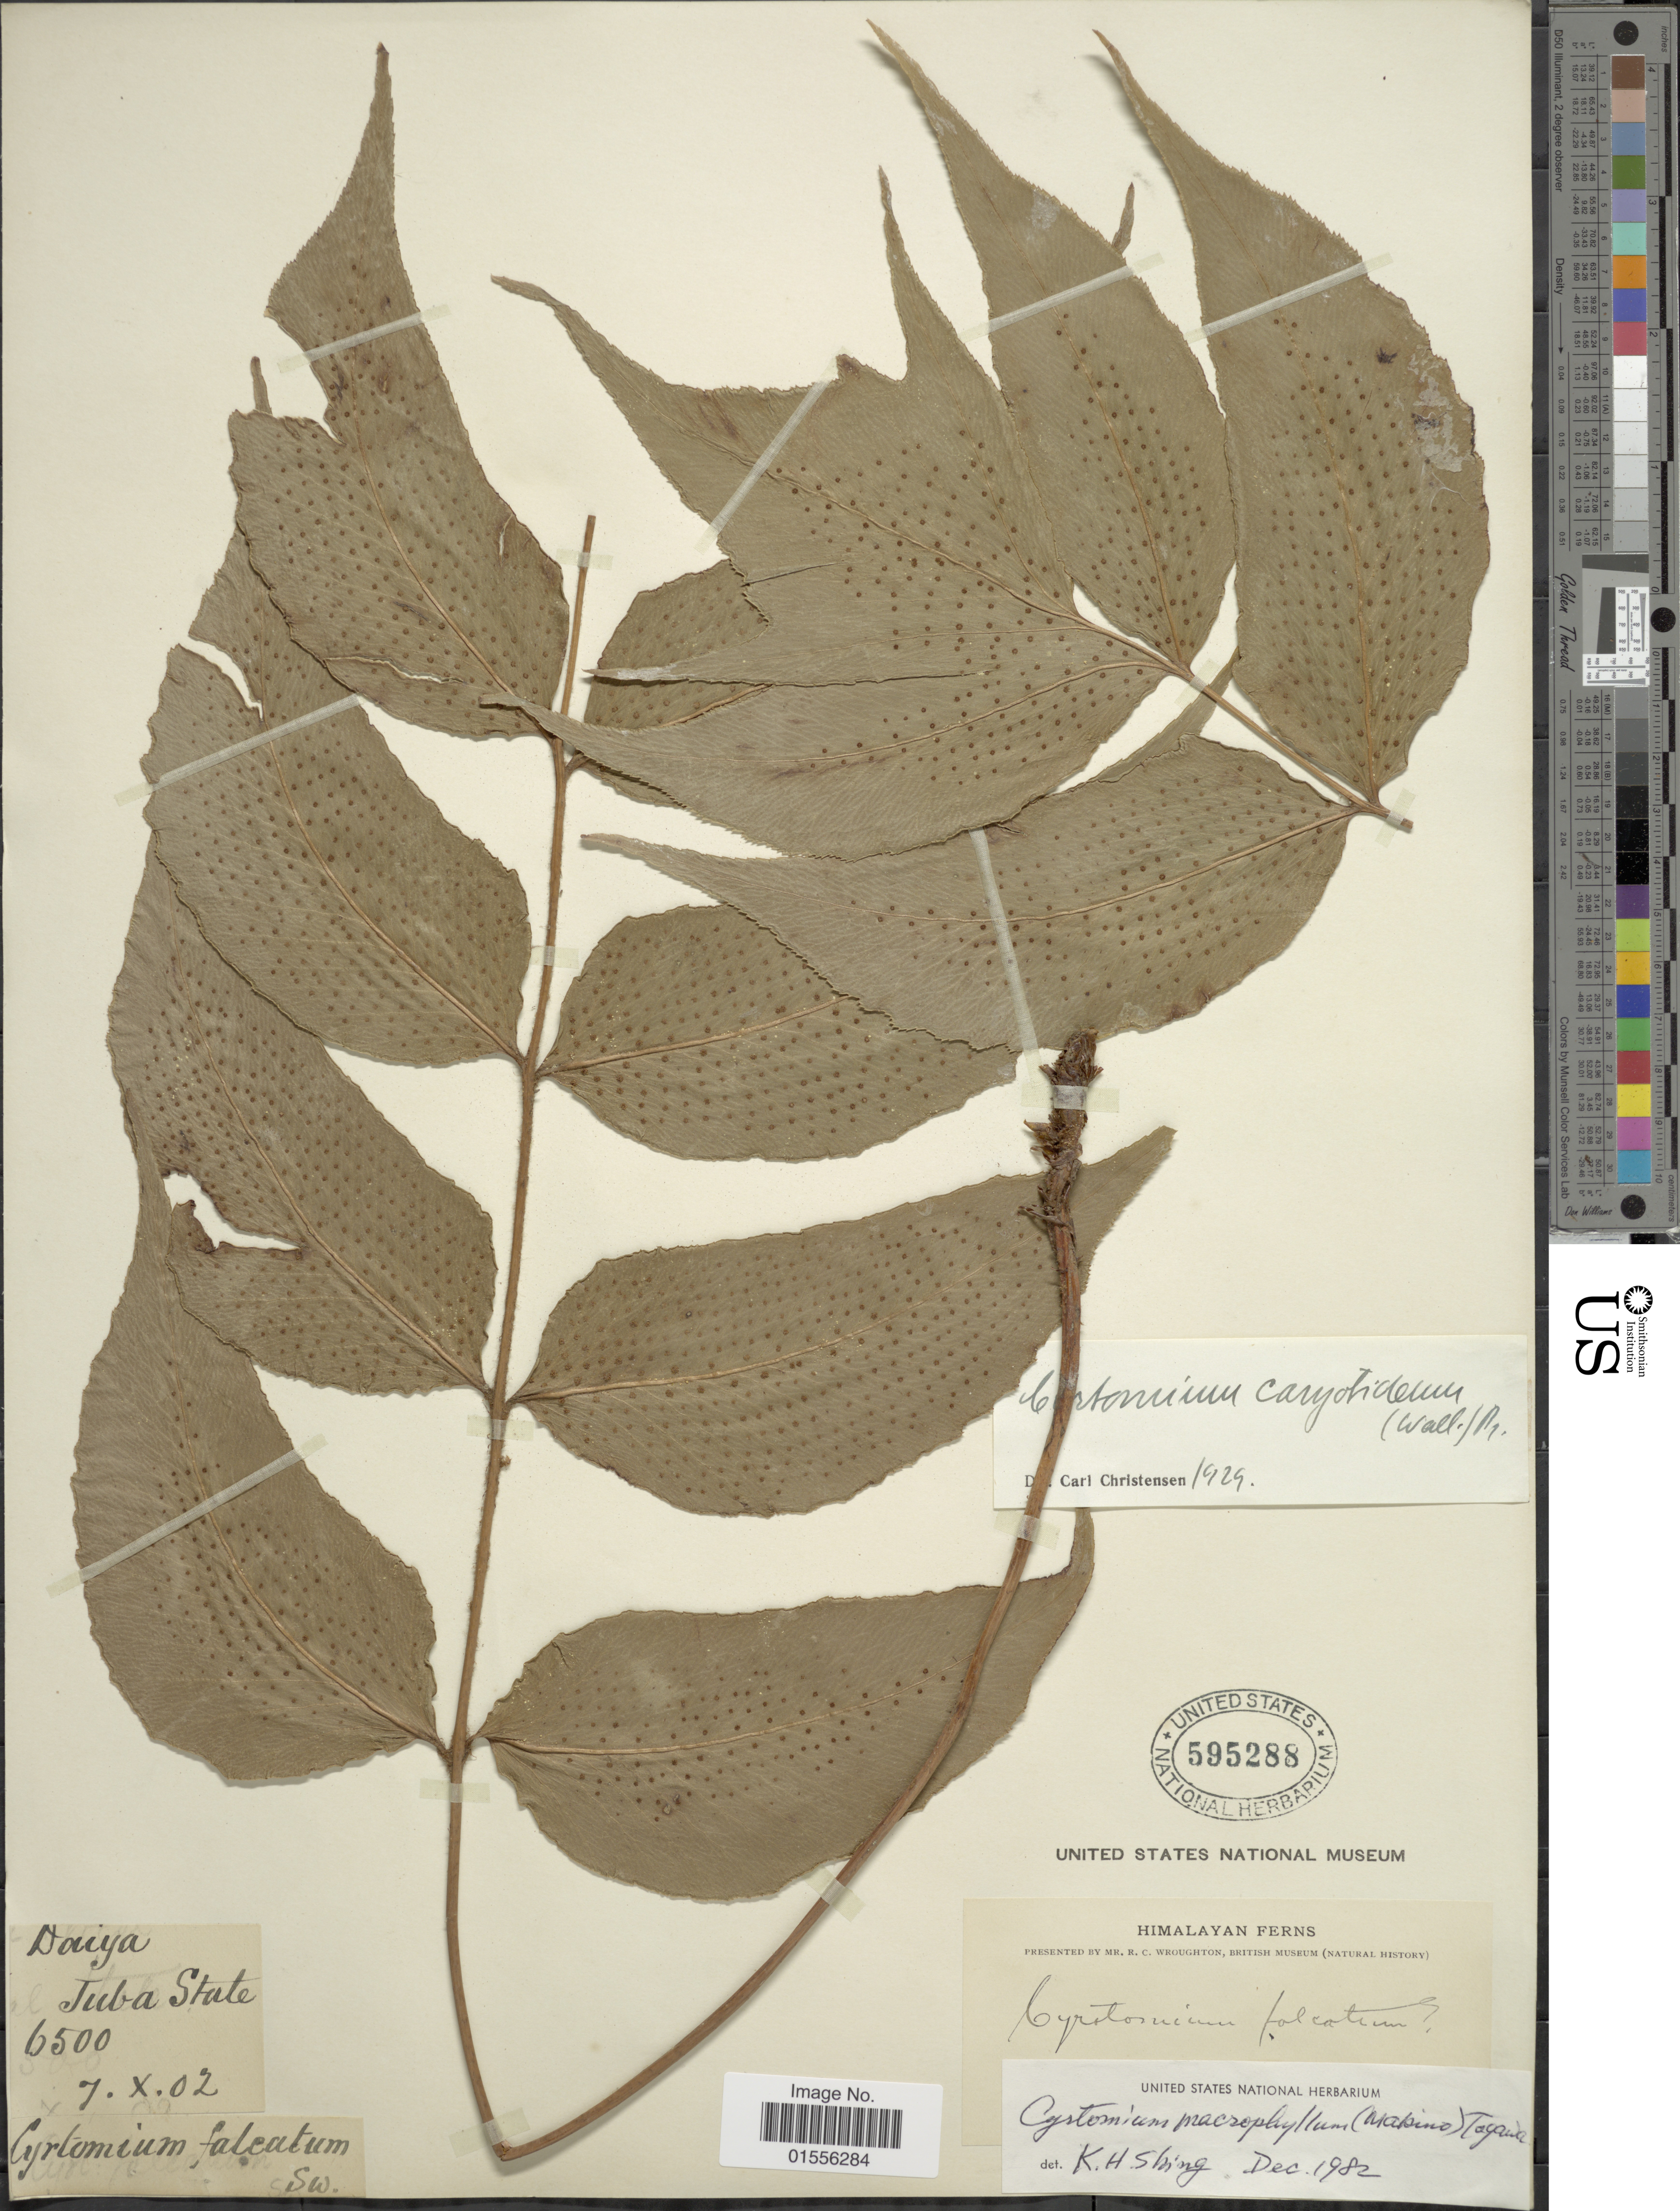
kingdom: Plantae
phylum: Tracheophyta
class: Polypodiopsida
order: Polypodiales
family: Dryopteridaceae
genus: Cyrtomium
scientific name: Cyrtomium macrophyllum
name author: (Makino) Tagawa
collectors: R. Wroughton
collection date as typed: Transcribed d/m/y: 7/10/2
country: India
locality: Daiya, Juba State, Himalayan ferns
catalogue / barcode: US 595288